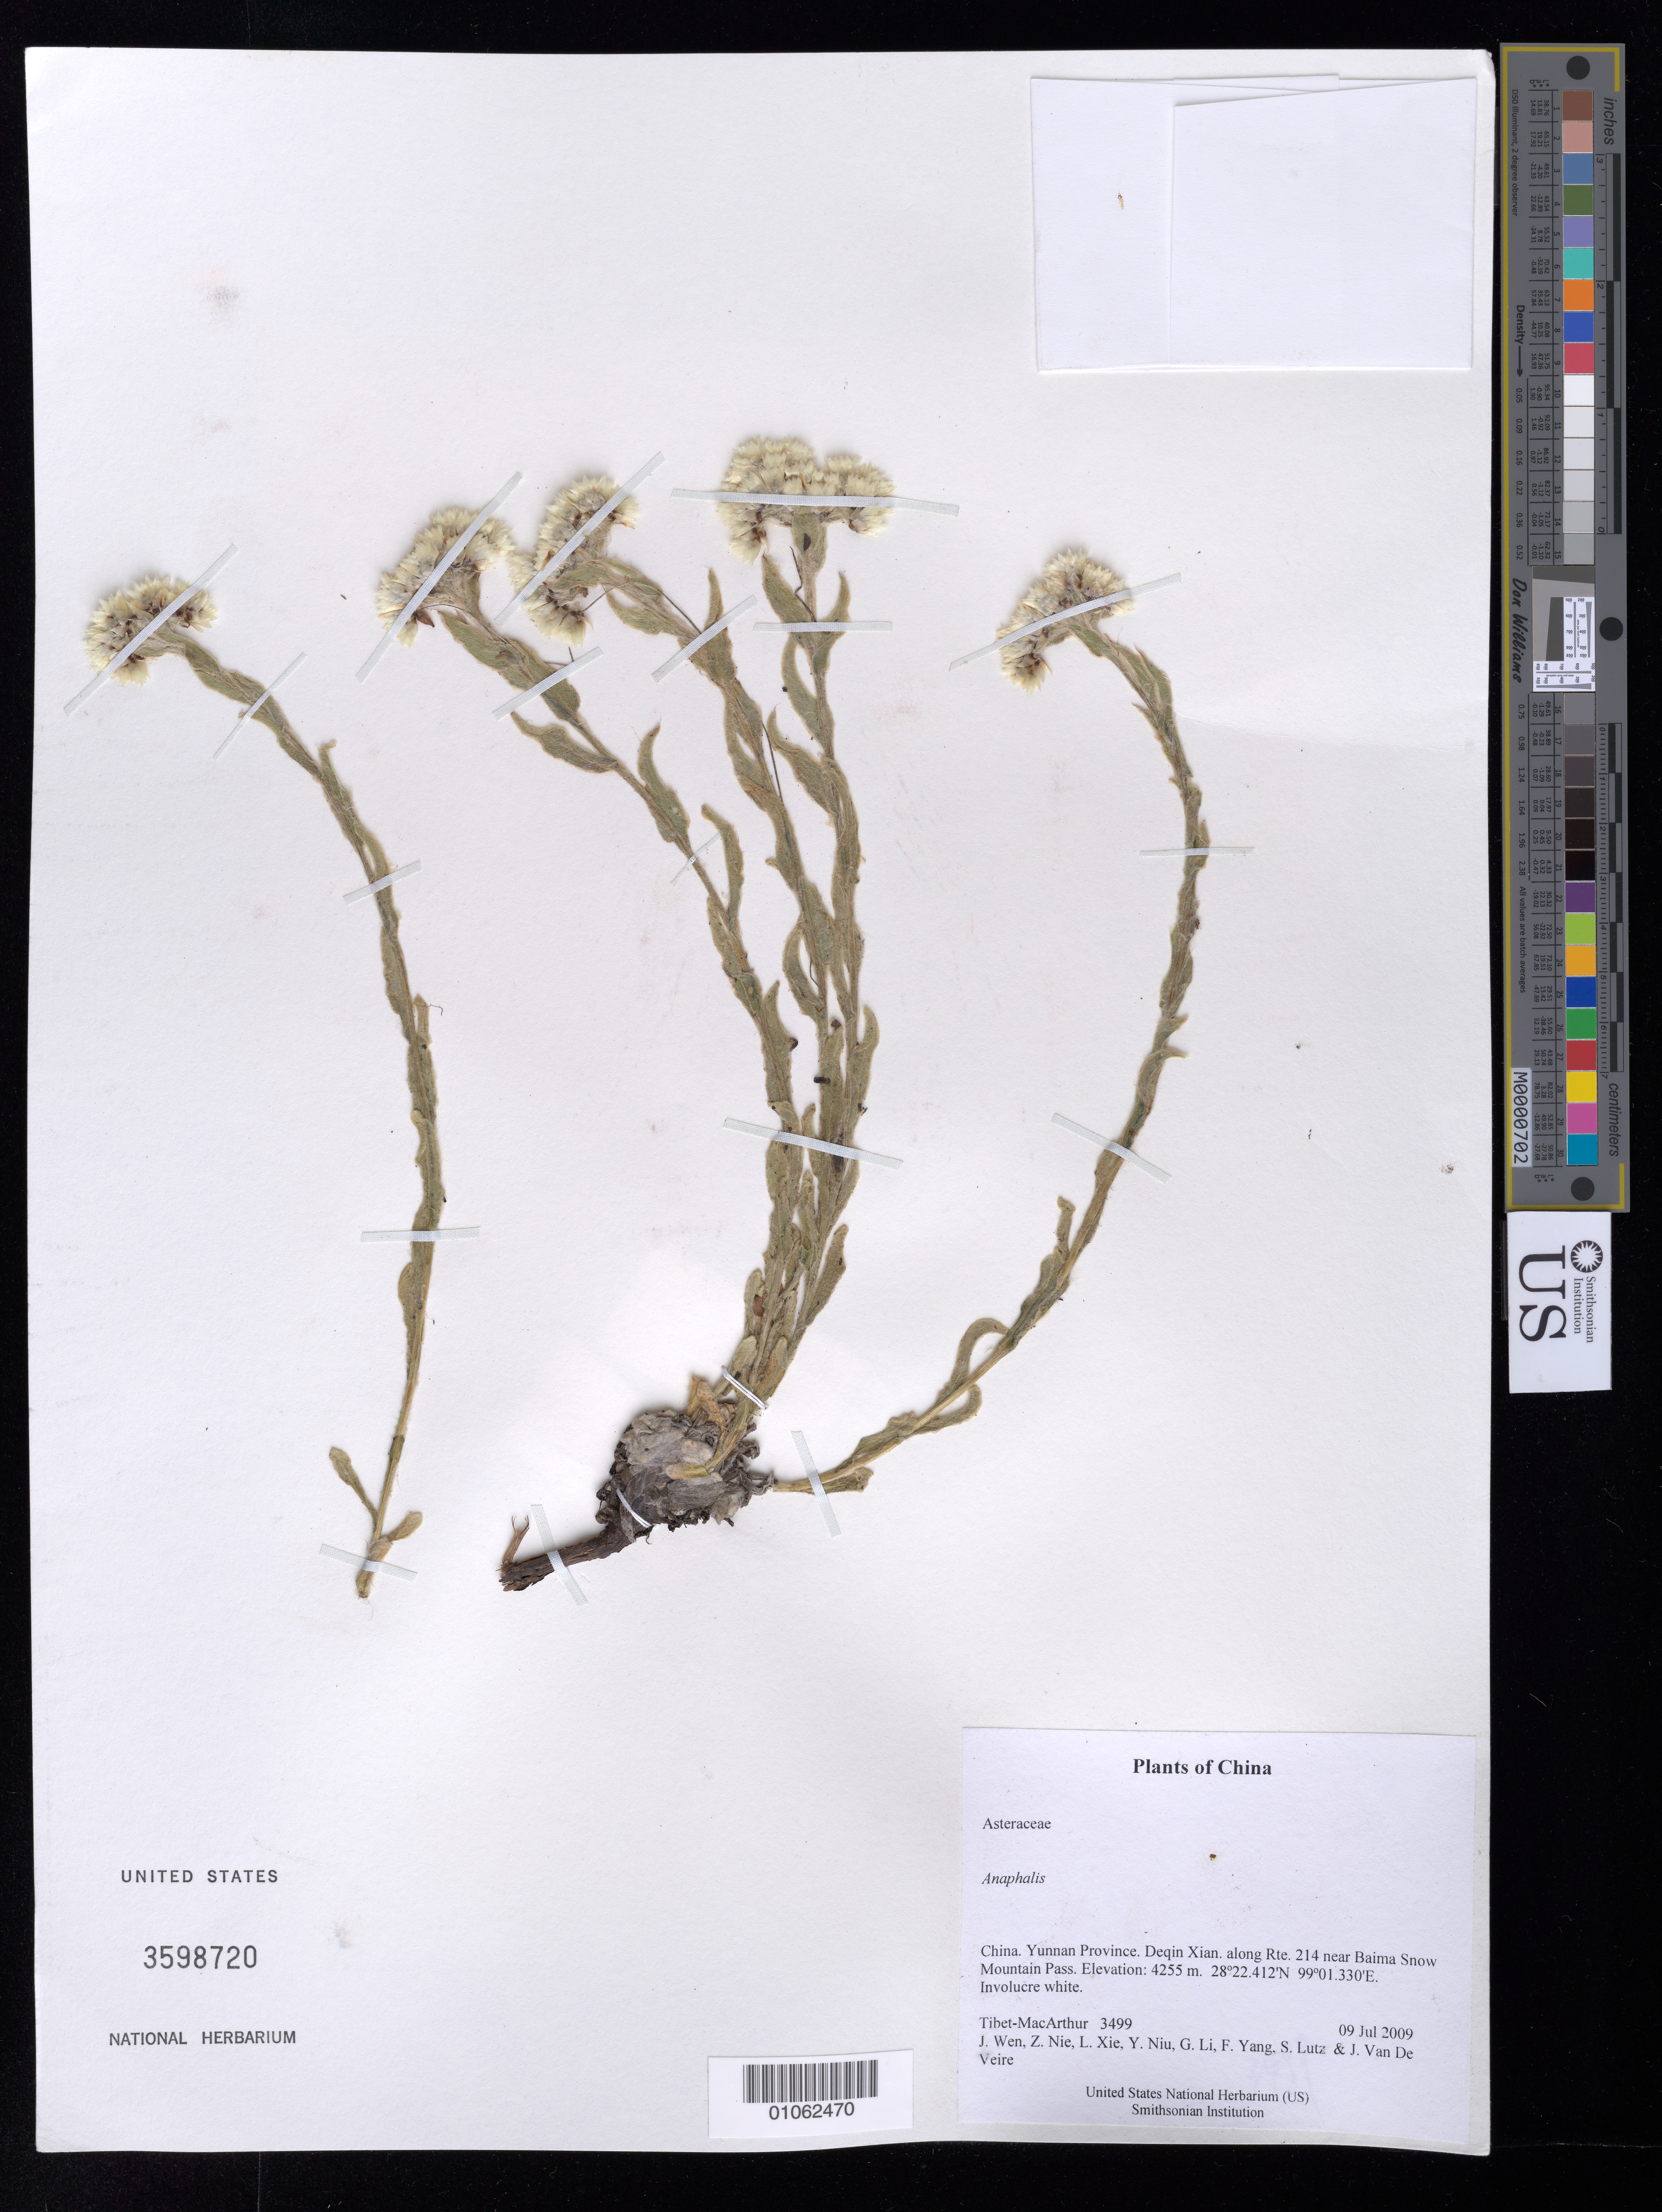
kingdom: Plantae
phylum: Tracheophyta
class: Magnoliopsida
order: Asterales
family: Asteraceae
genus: Anaphalis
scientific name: Anaphalis sp.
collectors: Tibet-MacArthur, J. Wen, Z. Nie, L. Xie, Y. Niu, G. Li, F. Yang, S. Lutz & J. Van De Veire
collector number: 3499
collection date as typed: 09 Jul 2009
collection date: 2009-07-09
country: China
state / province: Yunnan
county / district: Deqin Xian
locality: Along Rte. 214 near Baima Snow Mountain Pass.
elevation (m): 4255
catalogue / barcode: US 3598720